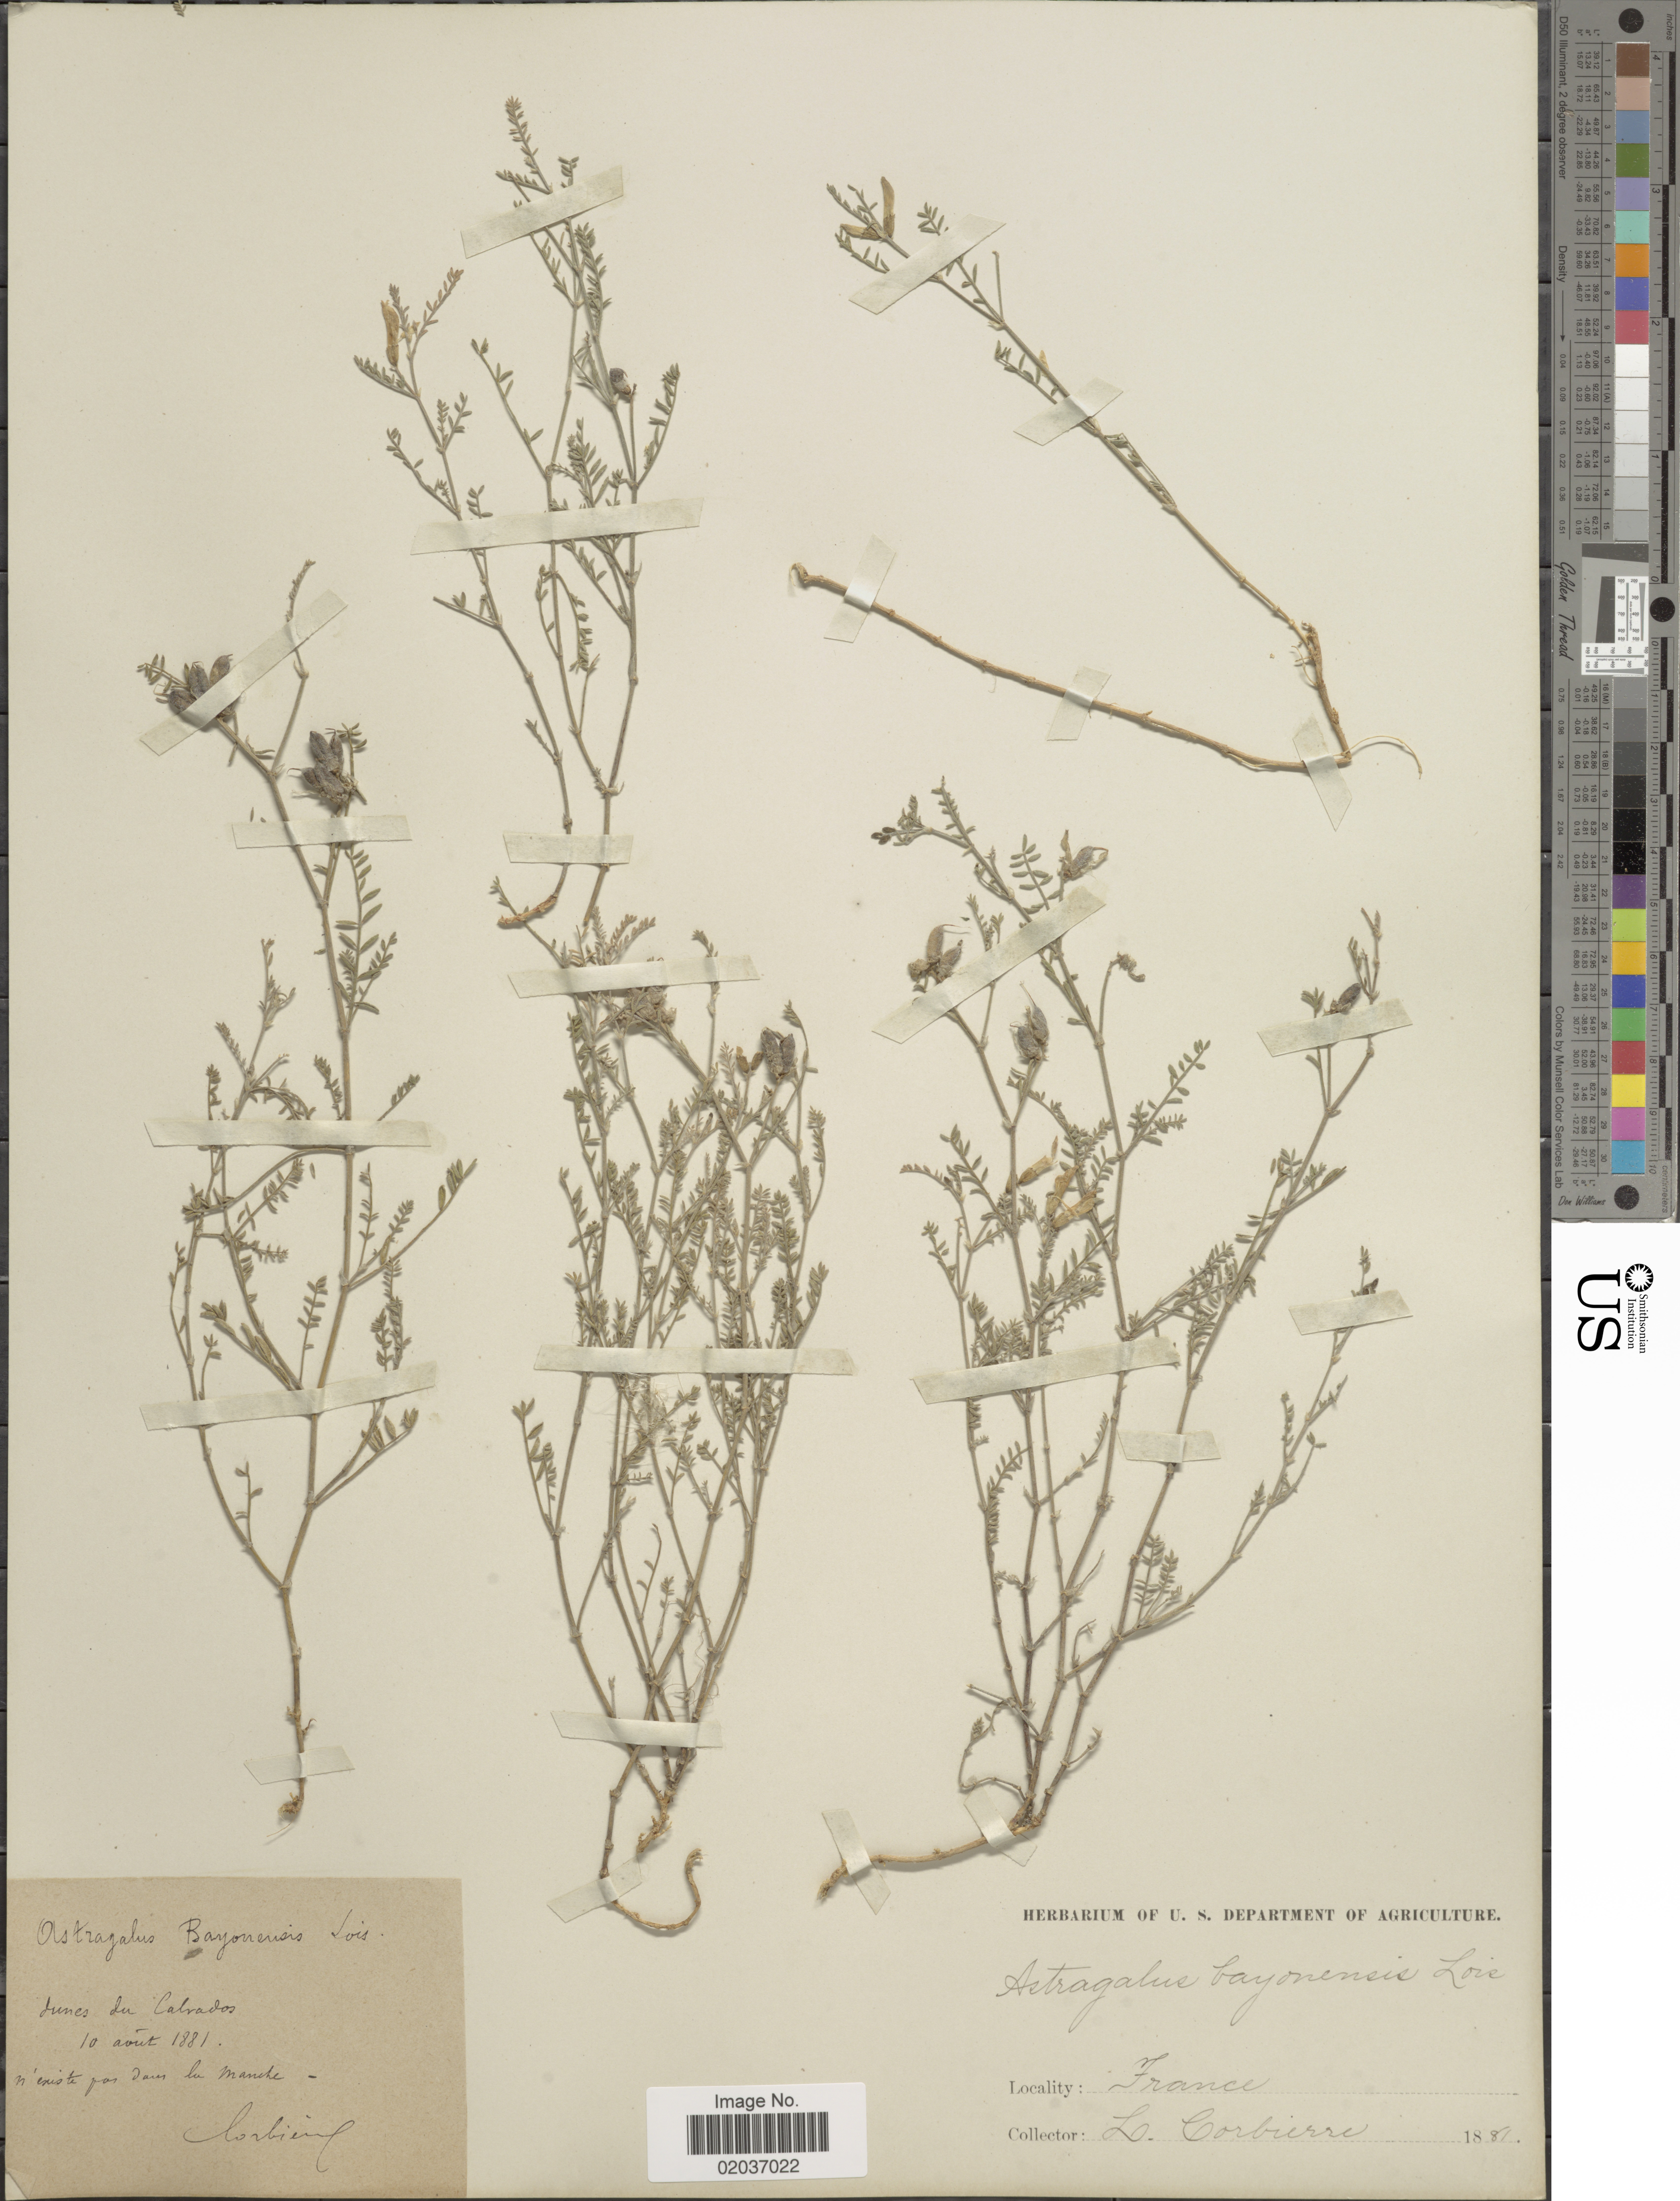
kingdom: Plantae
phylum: Tracheophyta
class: Magnoliopsida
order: Fabales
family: Fabaceae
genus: Astragalus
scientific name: Astragalus baionensis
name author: Loisel.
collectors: L. Corbière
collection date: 1881-08-10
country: France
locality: Dunes du Calrados. n'existe par dares lu manche